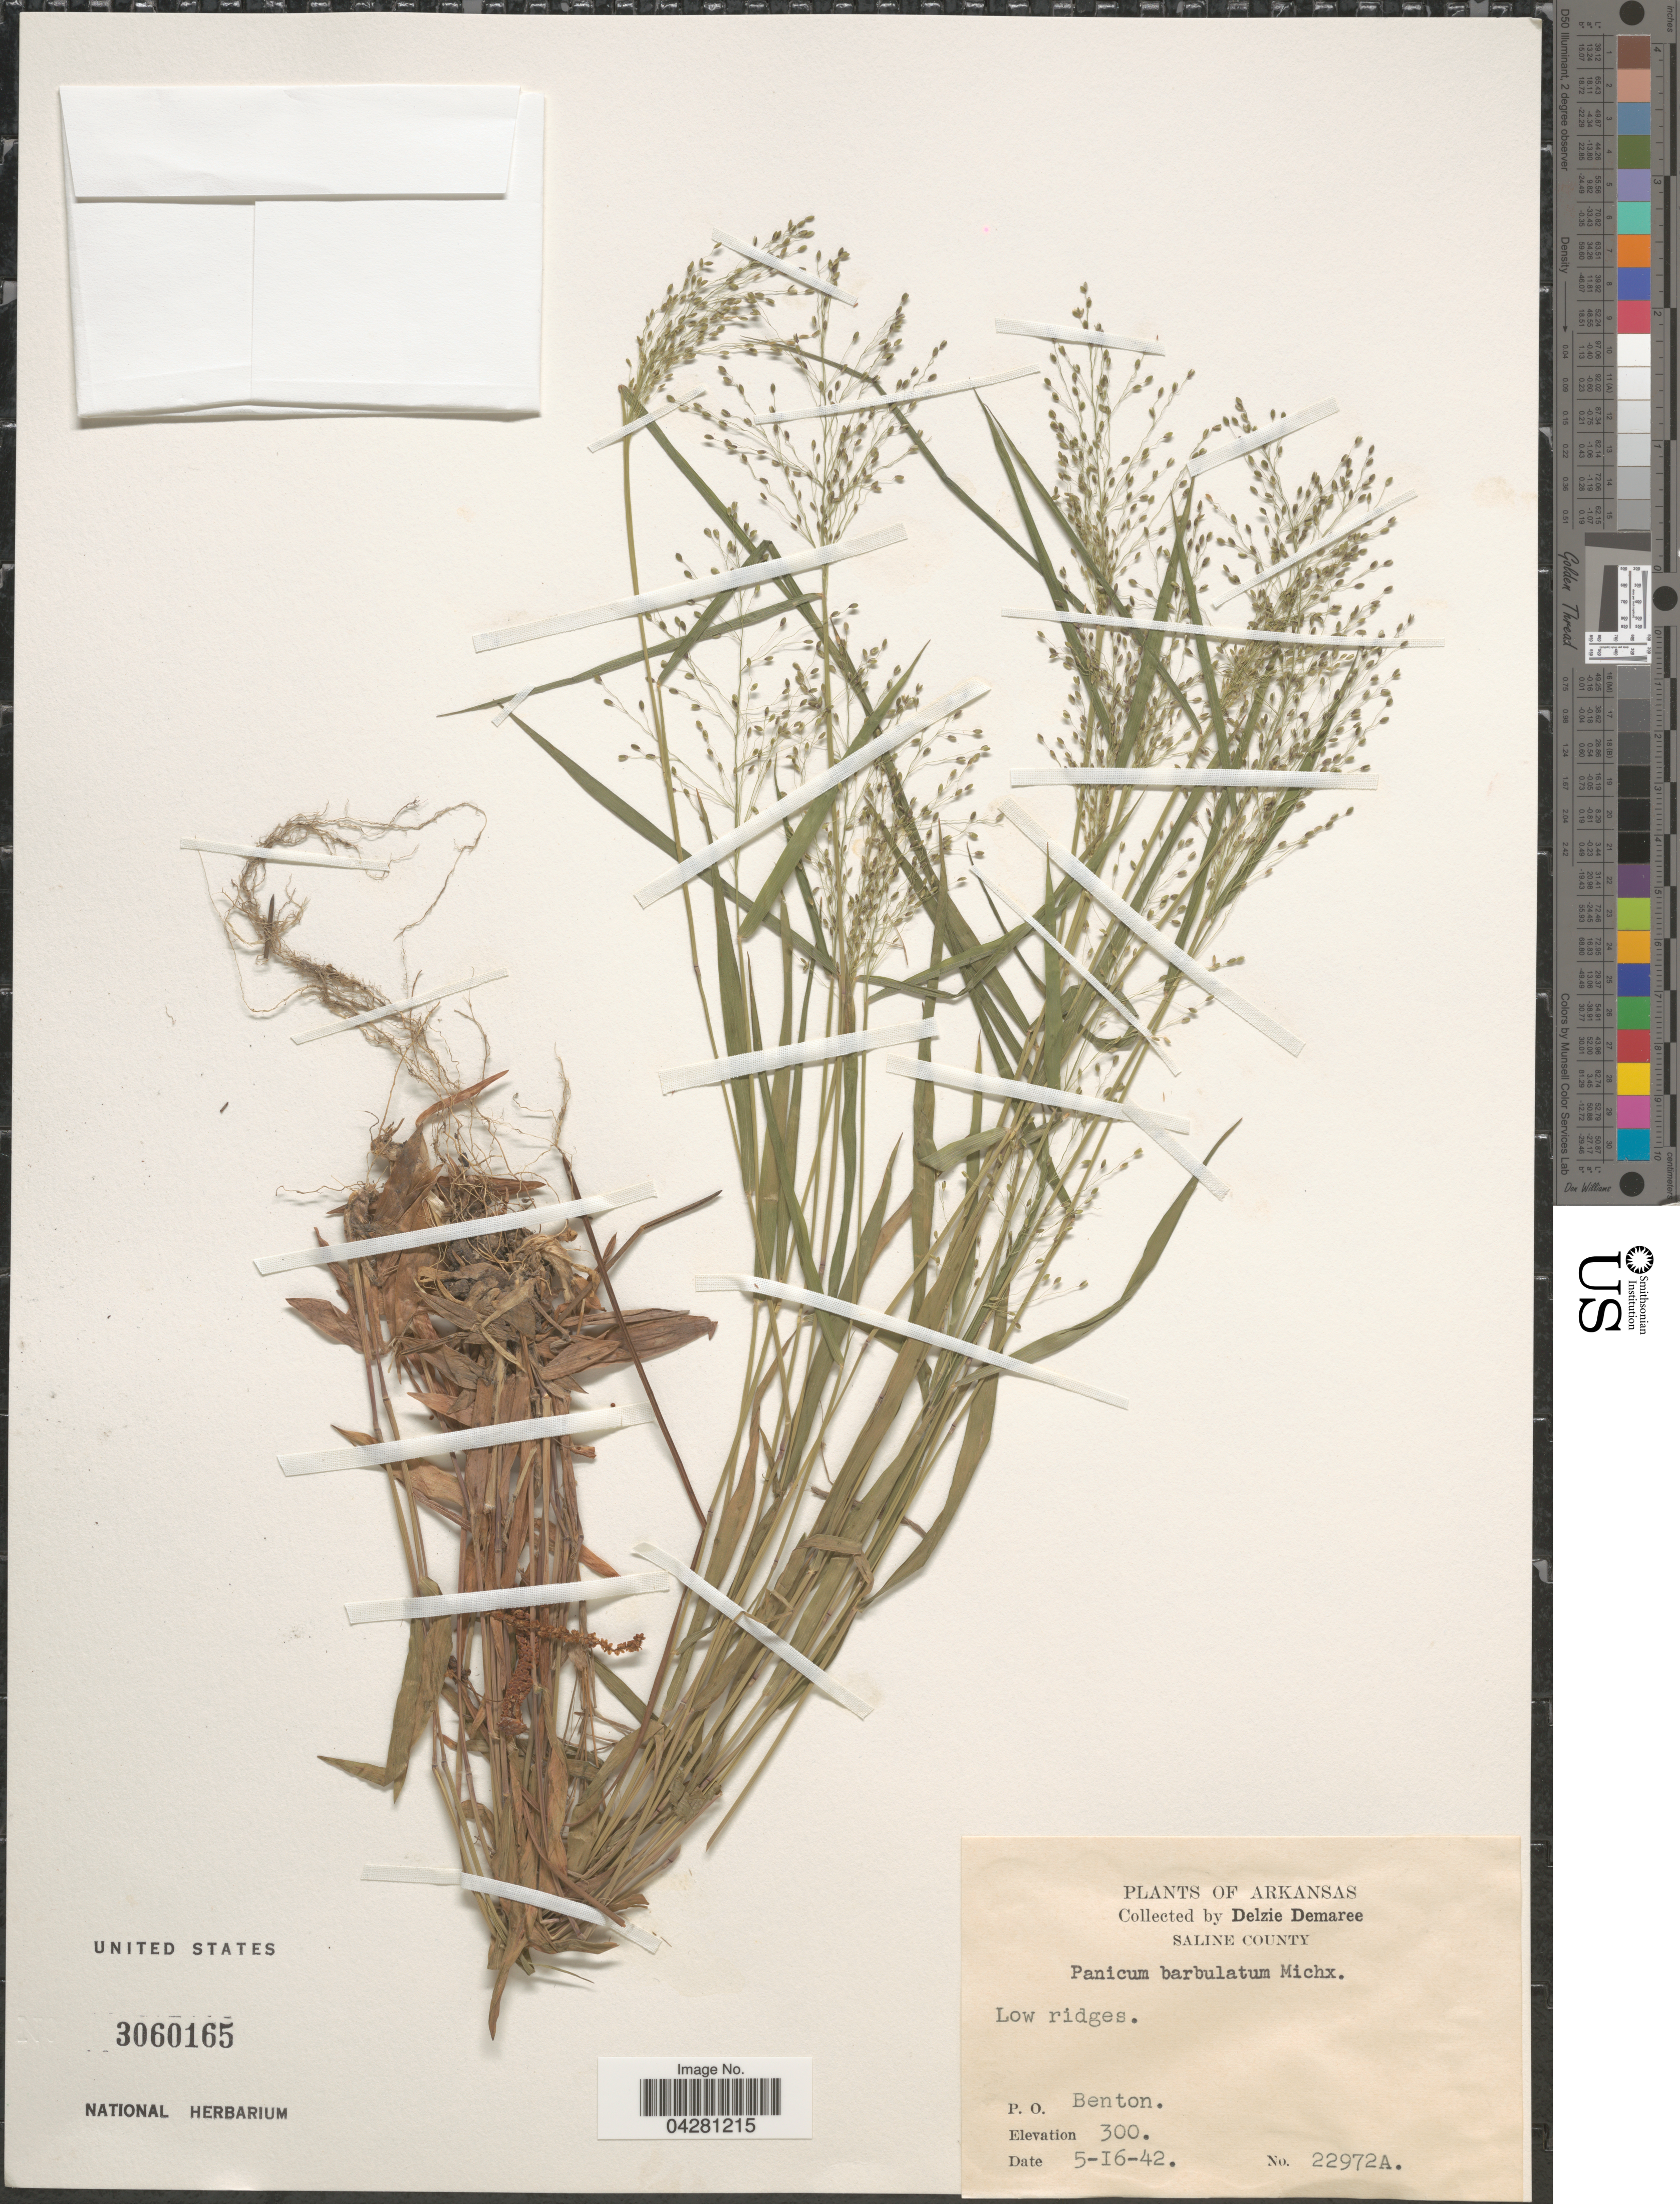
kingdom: Plantae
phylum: Tracheophyta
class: Liliopsida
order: Poales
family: Poaceae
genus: Dichanthelium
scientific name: Dichanthelium dichotomum var. dichotomum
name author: (L.) Gould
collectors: D. Demaree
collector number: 22972A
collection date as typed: Transcribed d/m/y: 16/5/42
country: United States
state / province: Arkansas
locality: Saline County. P.O. Benton.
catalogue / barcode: US 3060165